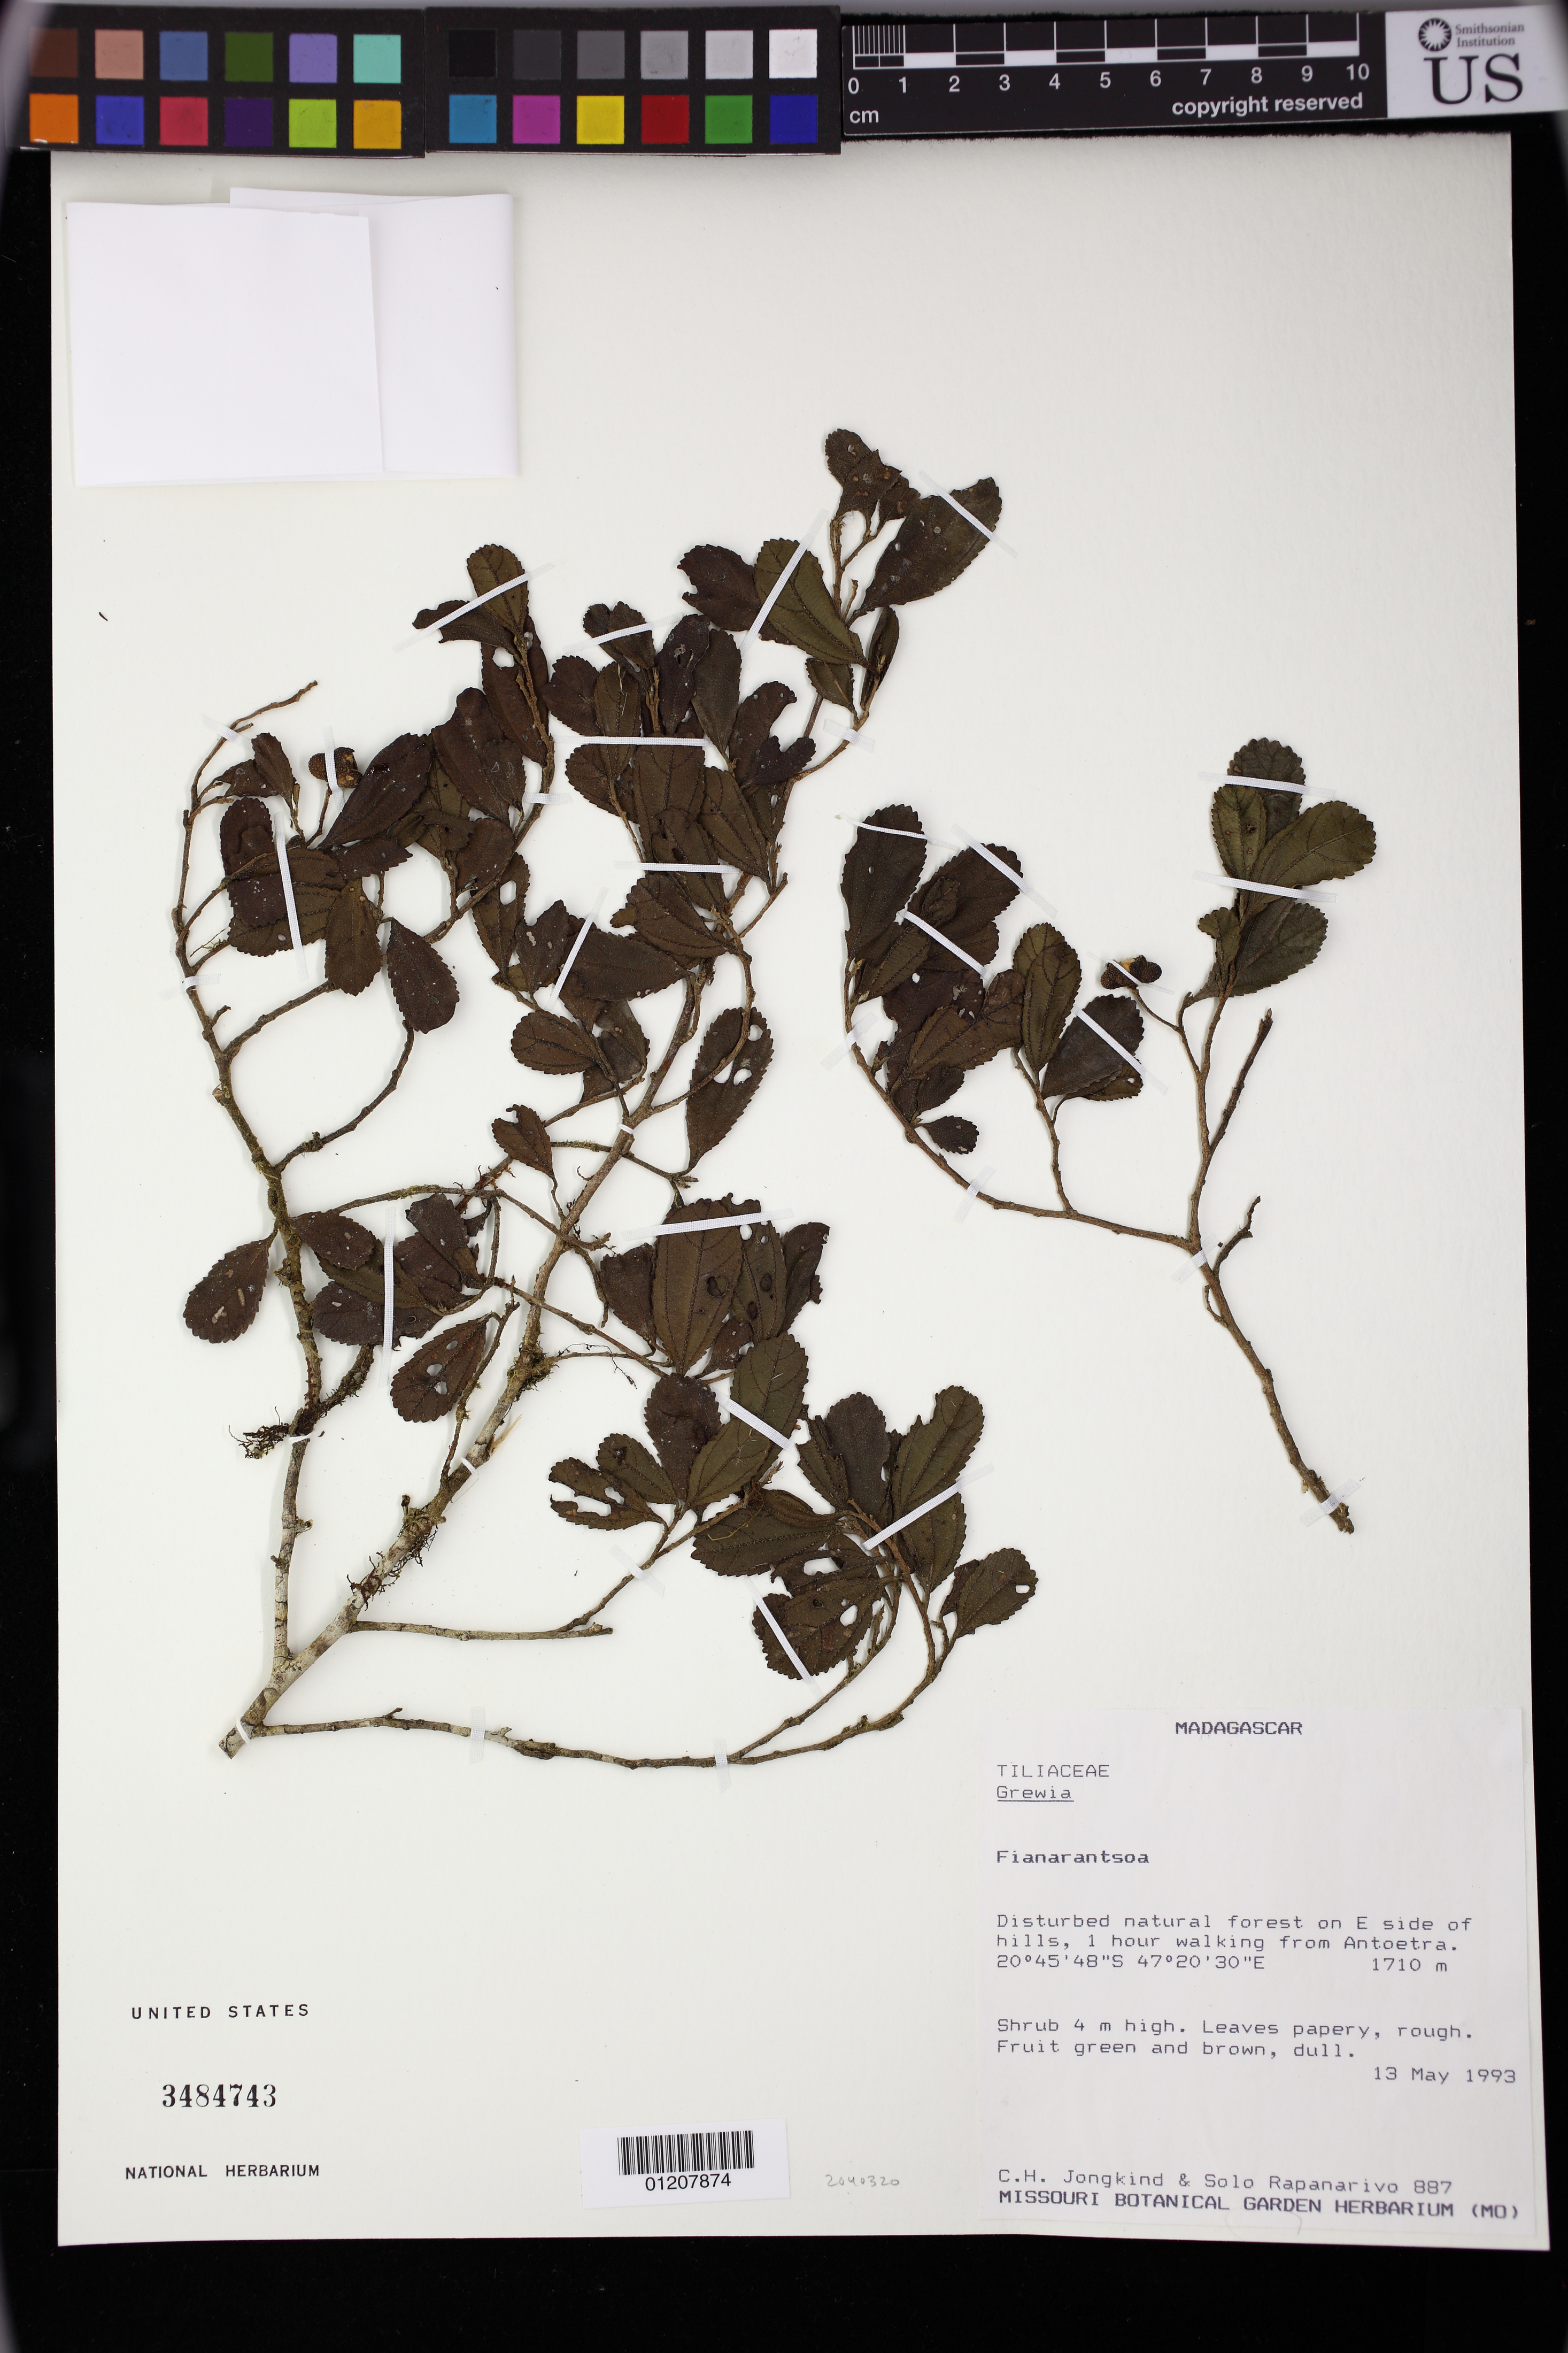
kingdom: Plantae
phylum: Tracheophyta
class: Magnoliopsida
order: Malvales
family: Malvaceae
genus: Grewia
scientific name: Grewia sp.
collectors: C. C. Jongkind & S. Rapanarivo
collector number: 887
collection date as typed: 13 May 1993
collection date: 1993-05-13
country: Madagascar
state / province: Amoron'i Mania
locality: Fianarantsoa. Disturbed natural forest on E side of hills, 1 hour walking from Antoetra.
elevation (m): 1710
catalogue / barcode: US 3484743